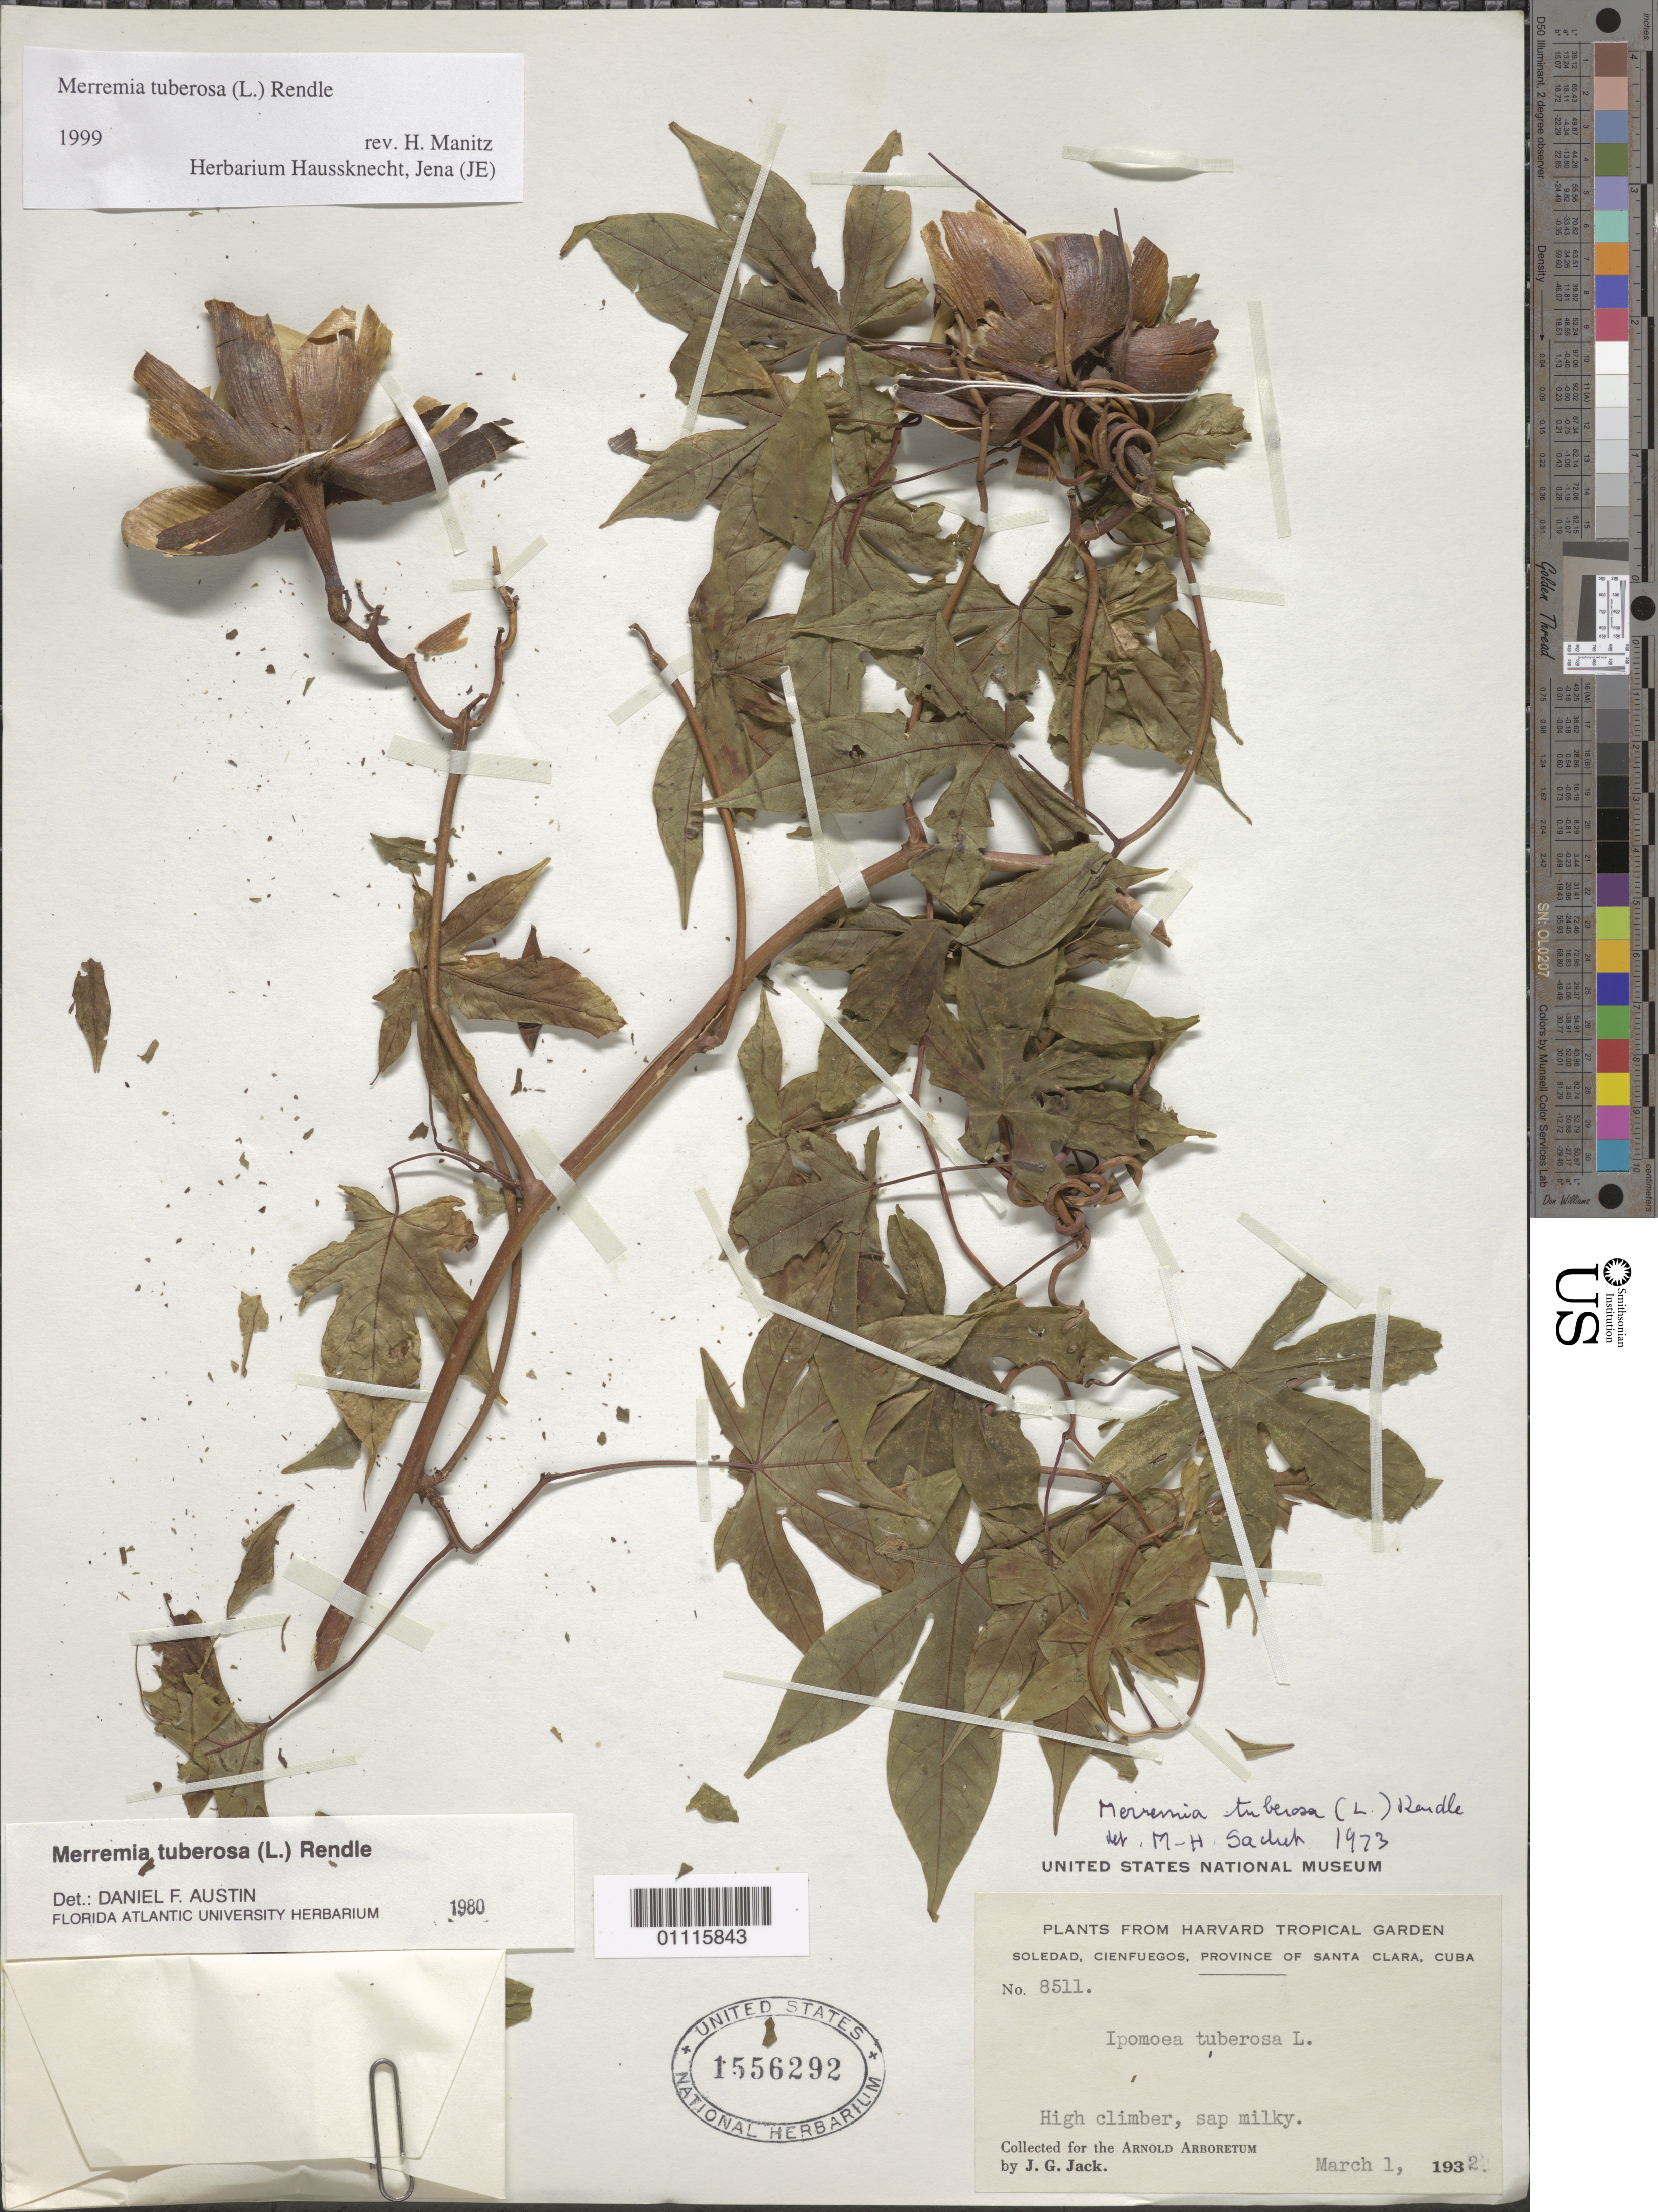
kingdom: Plantae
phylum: Tracheophyta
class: Magnoliopsida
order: Solanales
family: Convolvulaceae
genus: Merremia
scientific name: Merremia tuberosa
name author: (L.) Rendle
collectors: J. G. Jack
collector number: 8511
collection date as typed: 01 Mar 1932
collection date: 1932-03-01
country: Cuba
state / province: Cienfuegos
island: Cuba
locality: Soledad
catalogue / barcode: US 1556292